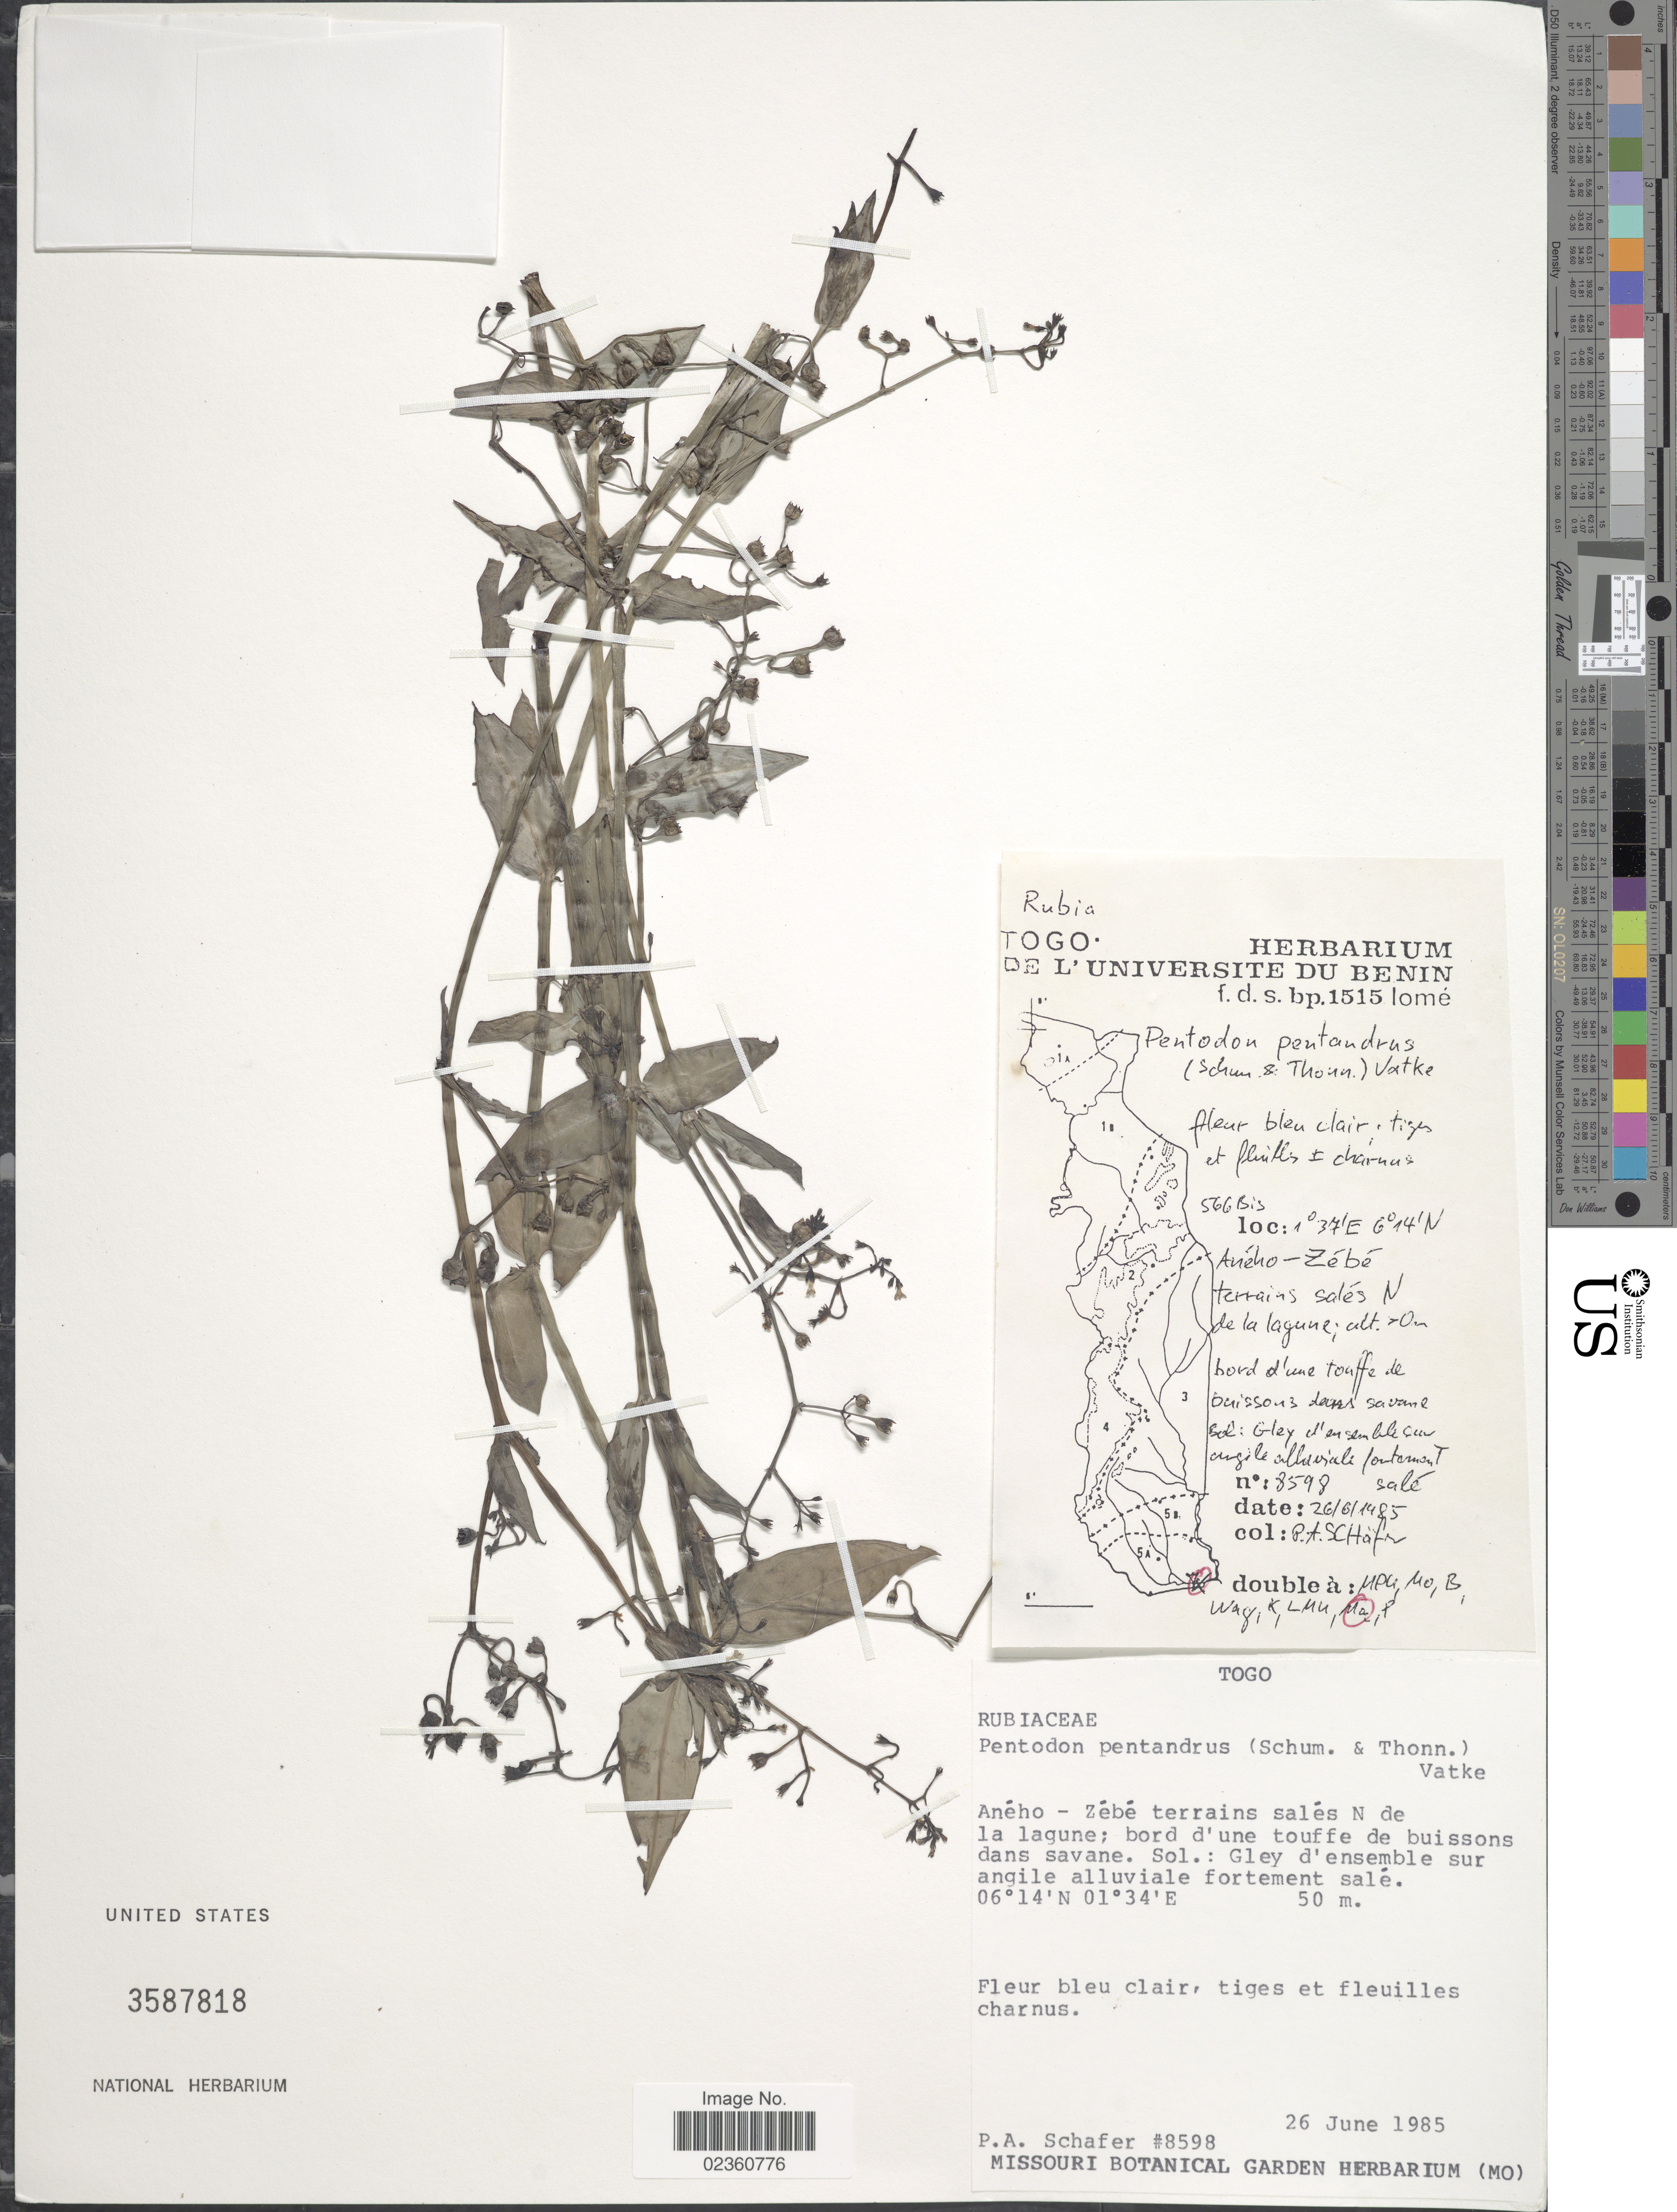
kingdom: Plantae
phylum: Tracheophyta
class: Magnoliopsida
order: Gentianales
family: Rubiaceae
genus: Pentodon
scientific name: Pentodon pentandrus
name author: (Schumach. & Thonn.) Vatke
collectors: P. Schafer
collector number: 8598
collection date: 1985-06-26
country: Togo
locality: Aného - Zébé terrains salés N de la lagune; bord d'une touffe de buissons dans savane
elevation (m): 50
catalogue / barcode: US 3587818